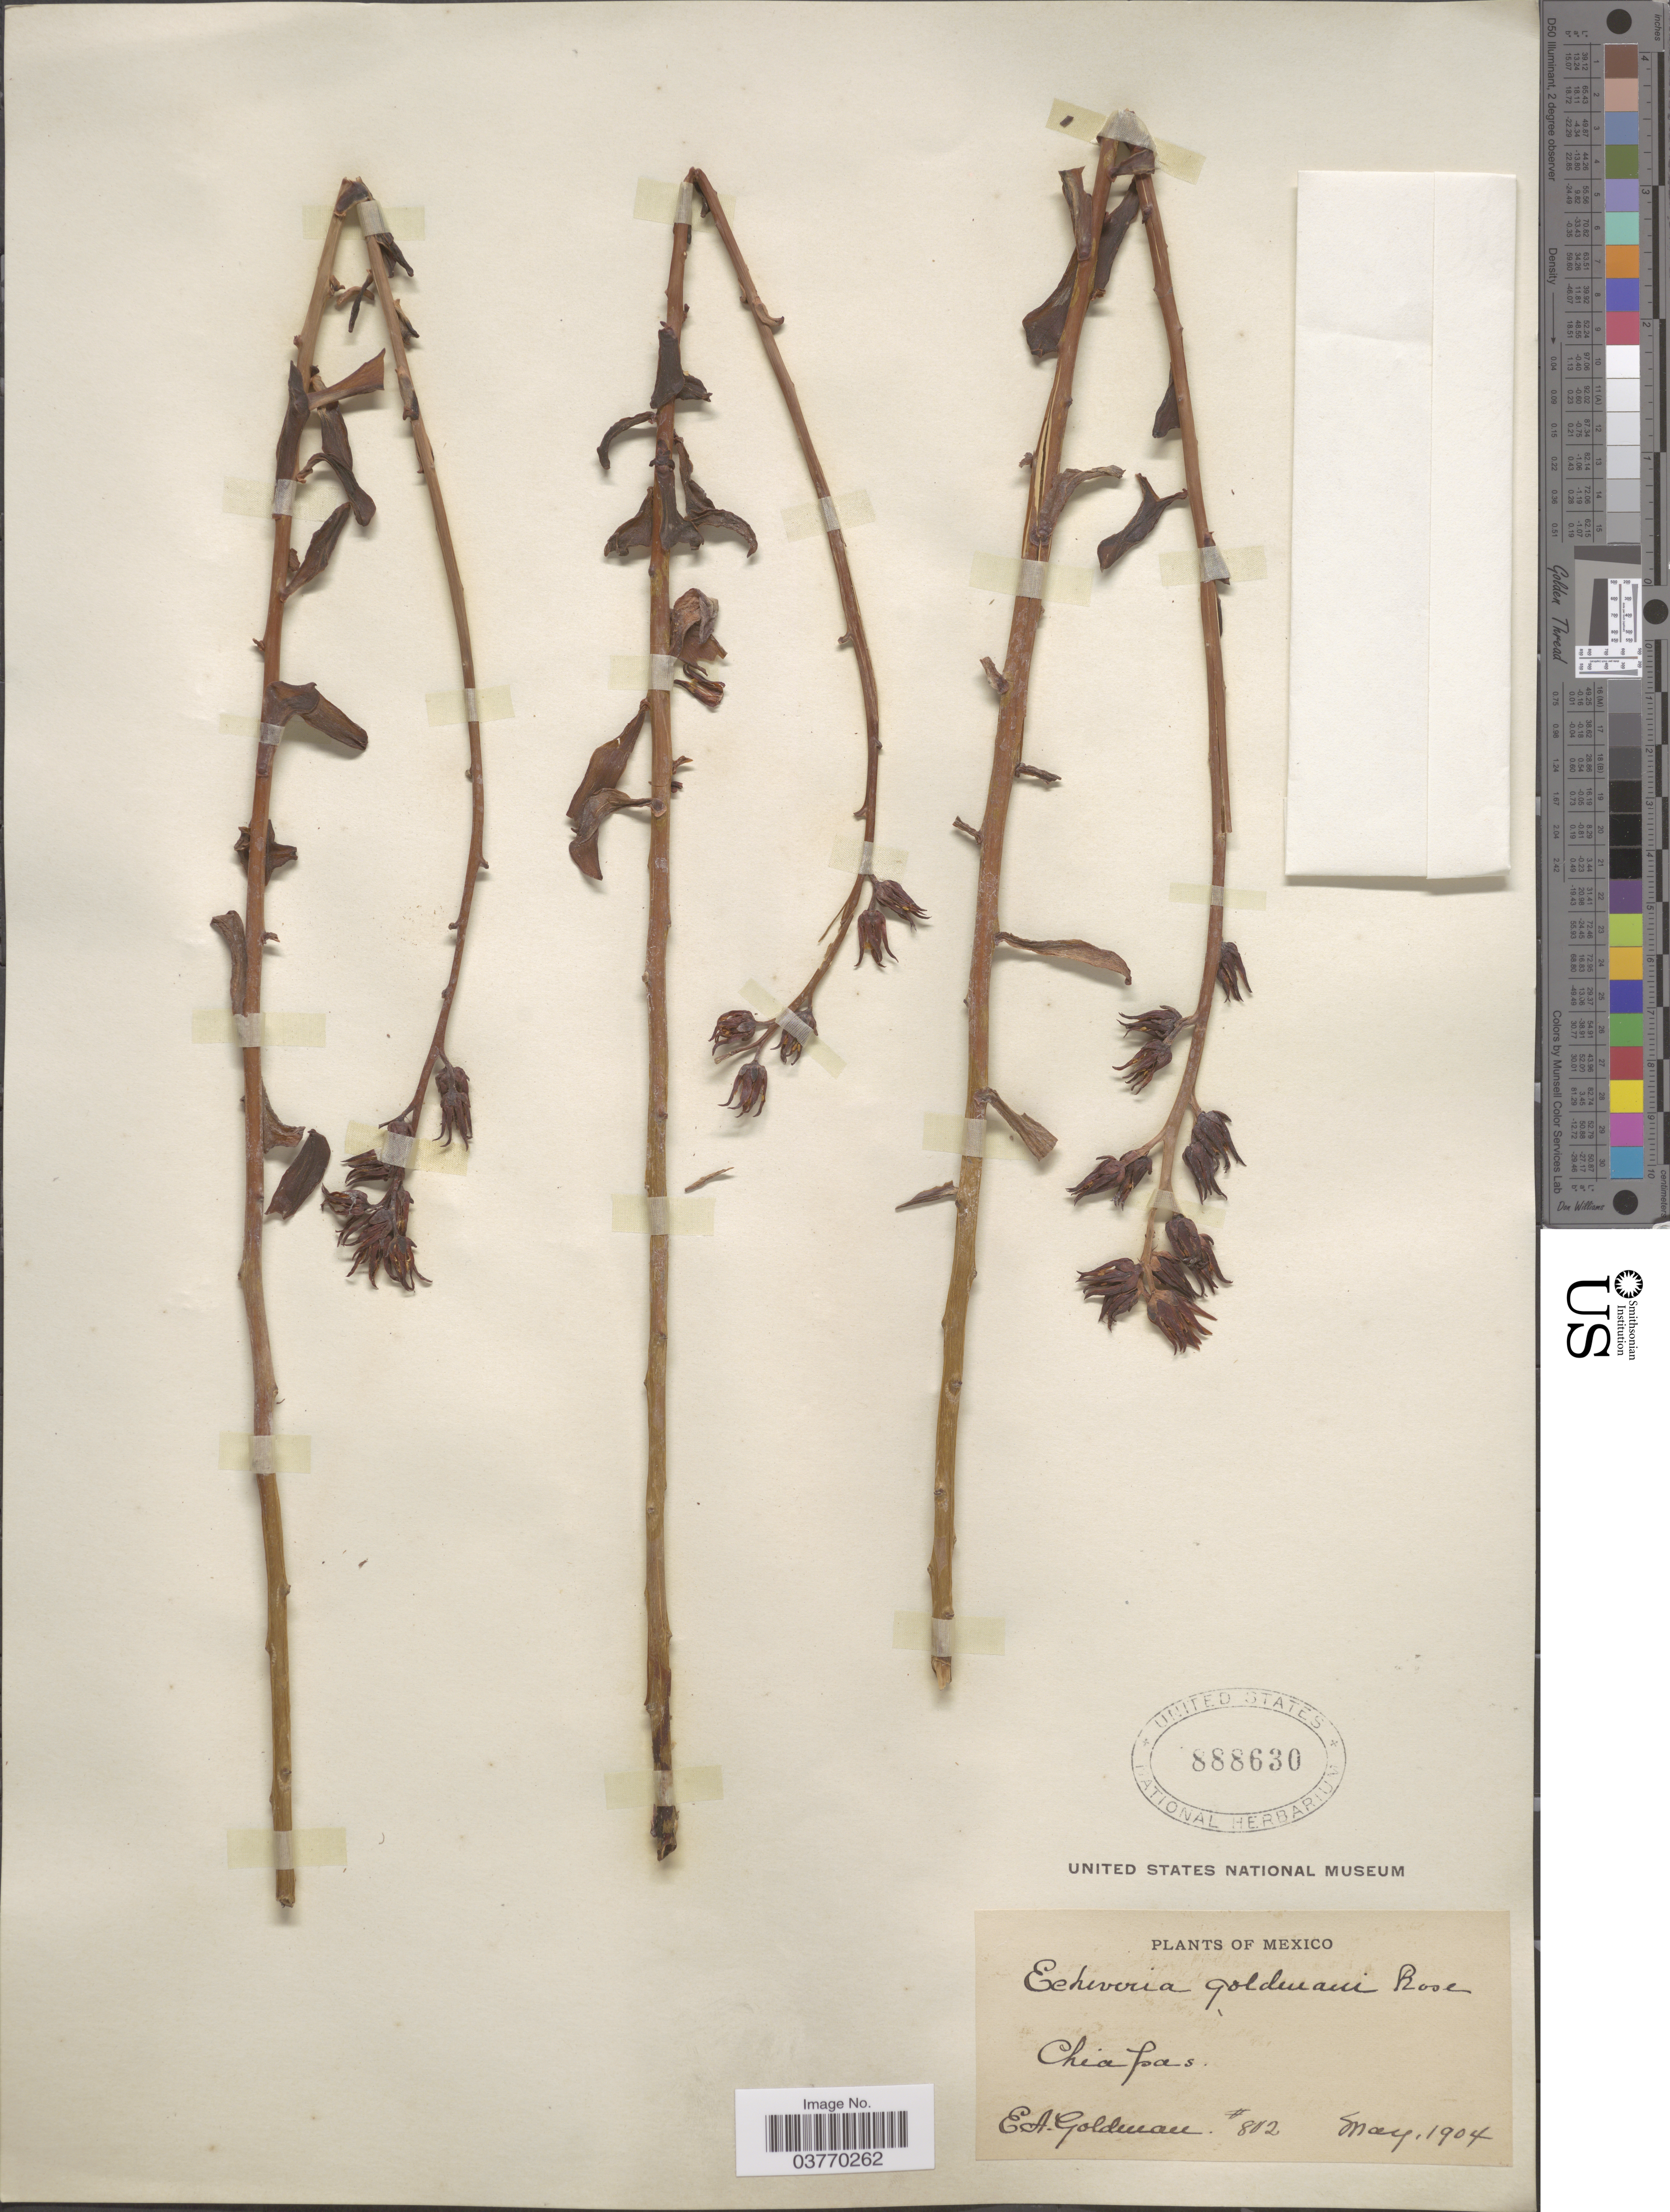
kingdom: Plantae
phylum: Tracheophyta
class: Magnoliopsida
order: Saxifragales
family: Crassulaceae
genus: Echeveria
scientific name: Echeveria goldmanii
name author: Rose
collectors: E. A. Goldman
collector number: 802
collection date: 1904-05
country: Mexico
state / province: Chiapas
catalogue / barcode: US 888630